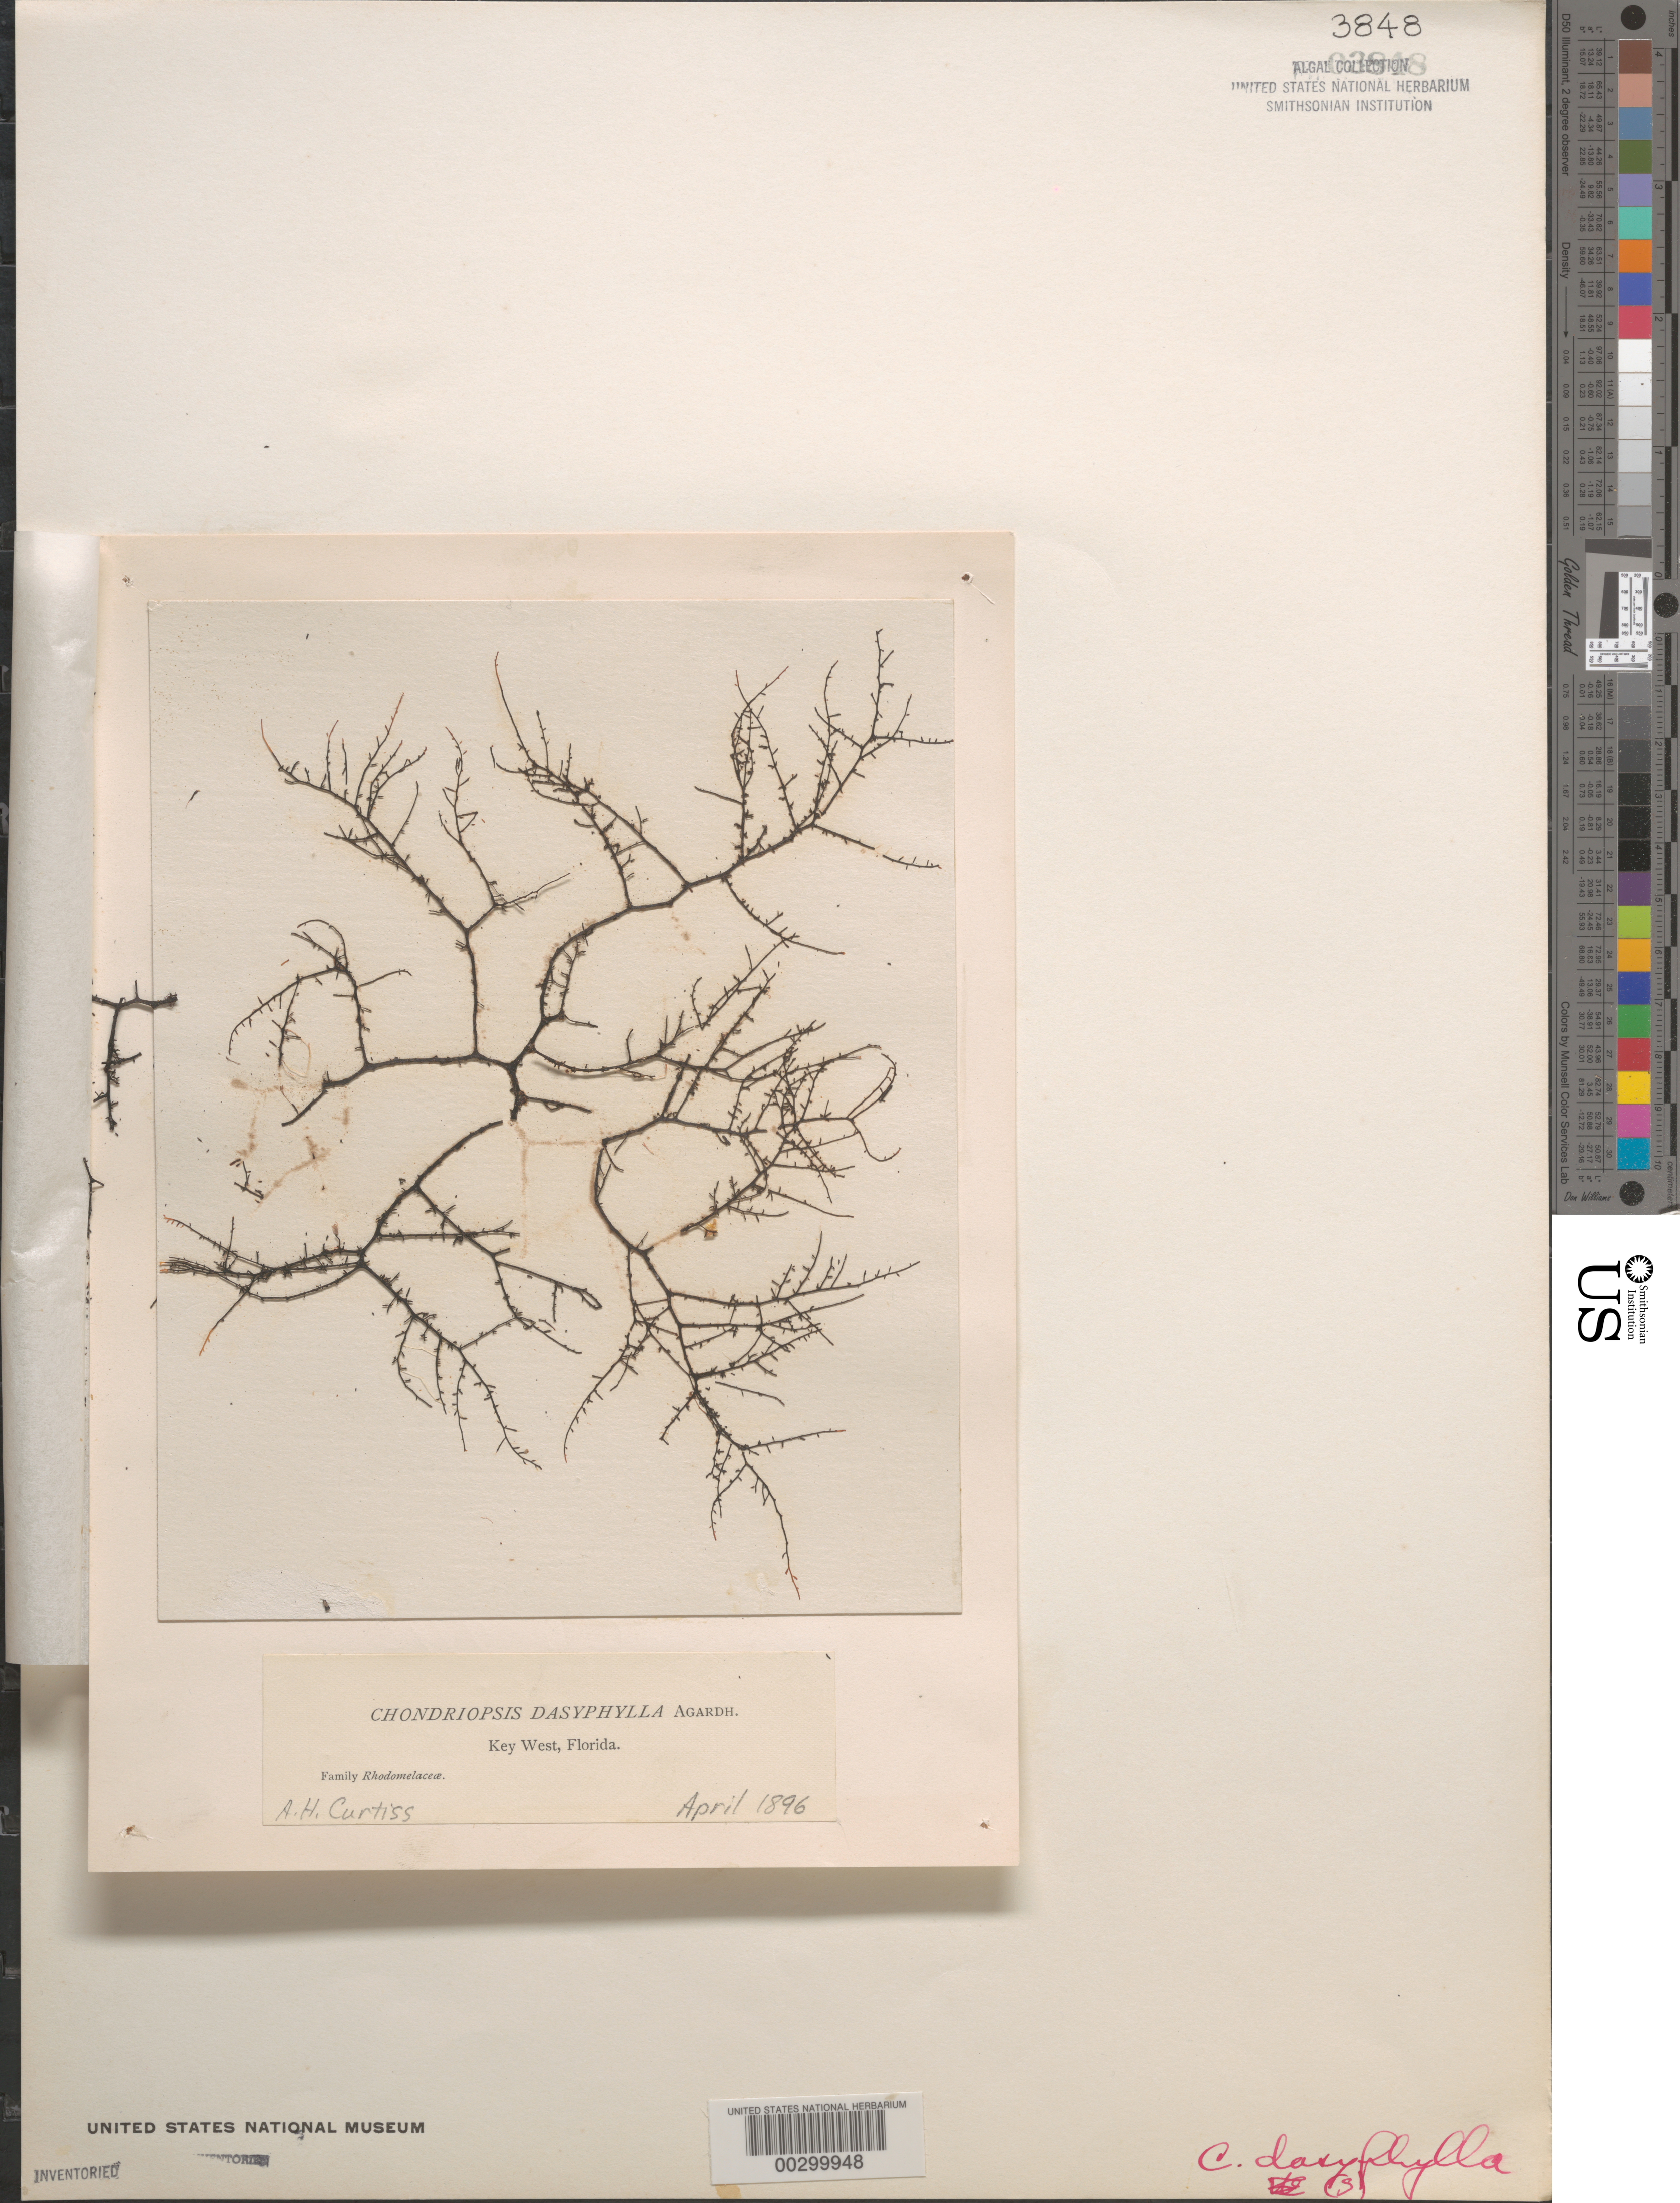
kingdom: Plantae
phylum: Rhodophyta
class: Florideophyceae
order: Ceramiales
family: Rhodomelaceae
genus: Chondria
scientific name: Chondria dasyphylla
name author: (Woodw.) C. Agardh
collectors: A. H. Curtiss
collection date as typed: Apr 1896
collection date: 1896-04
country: United States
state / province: Florida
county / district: Monroe County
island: Key West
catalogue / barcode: US 3848